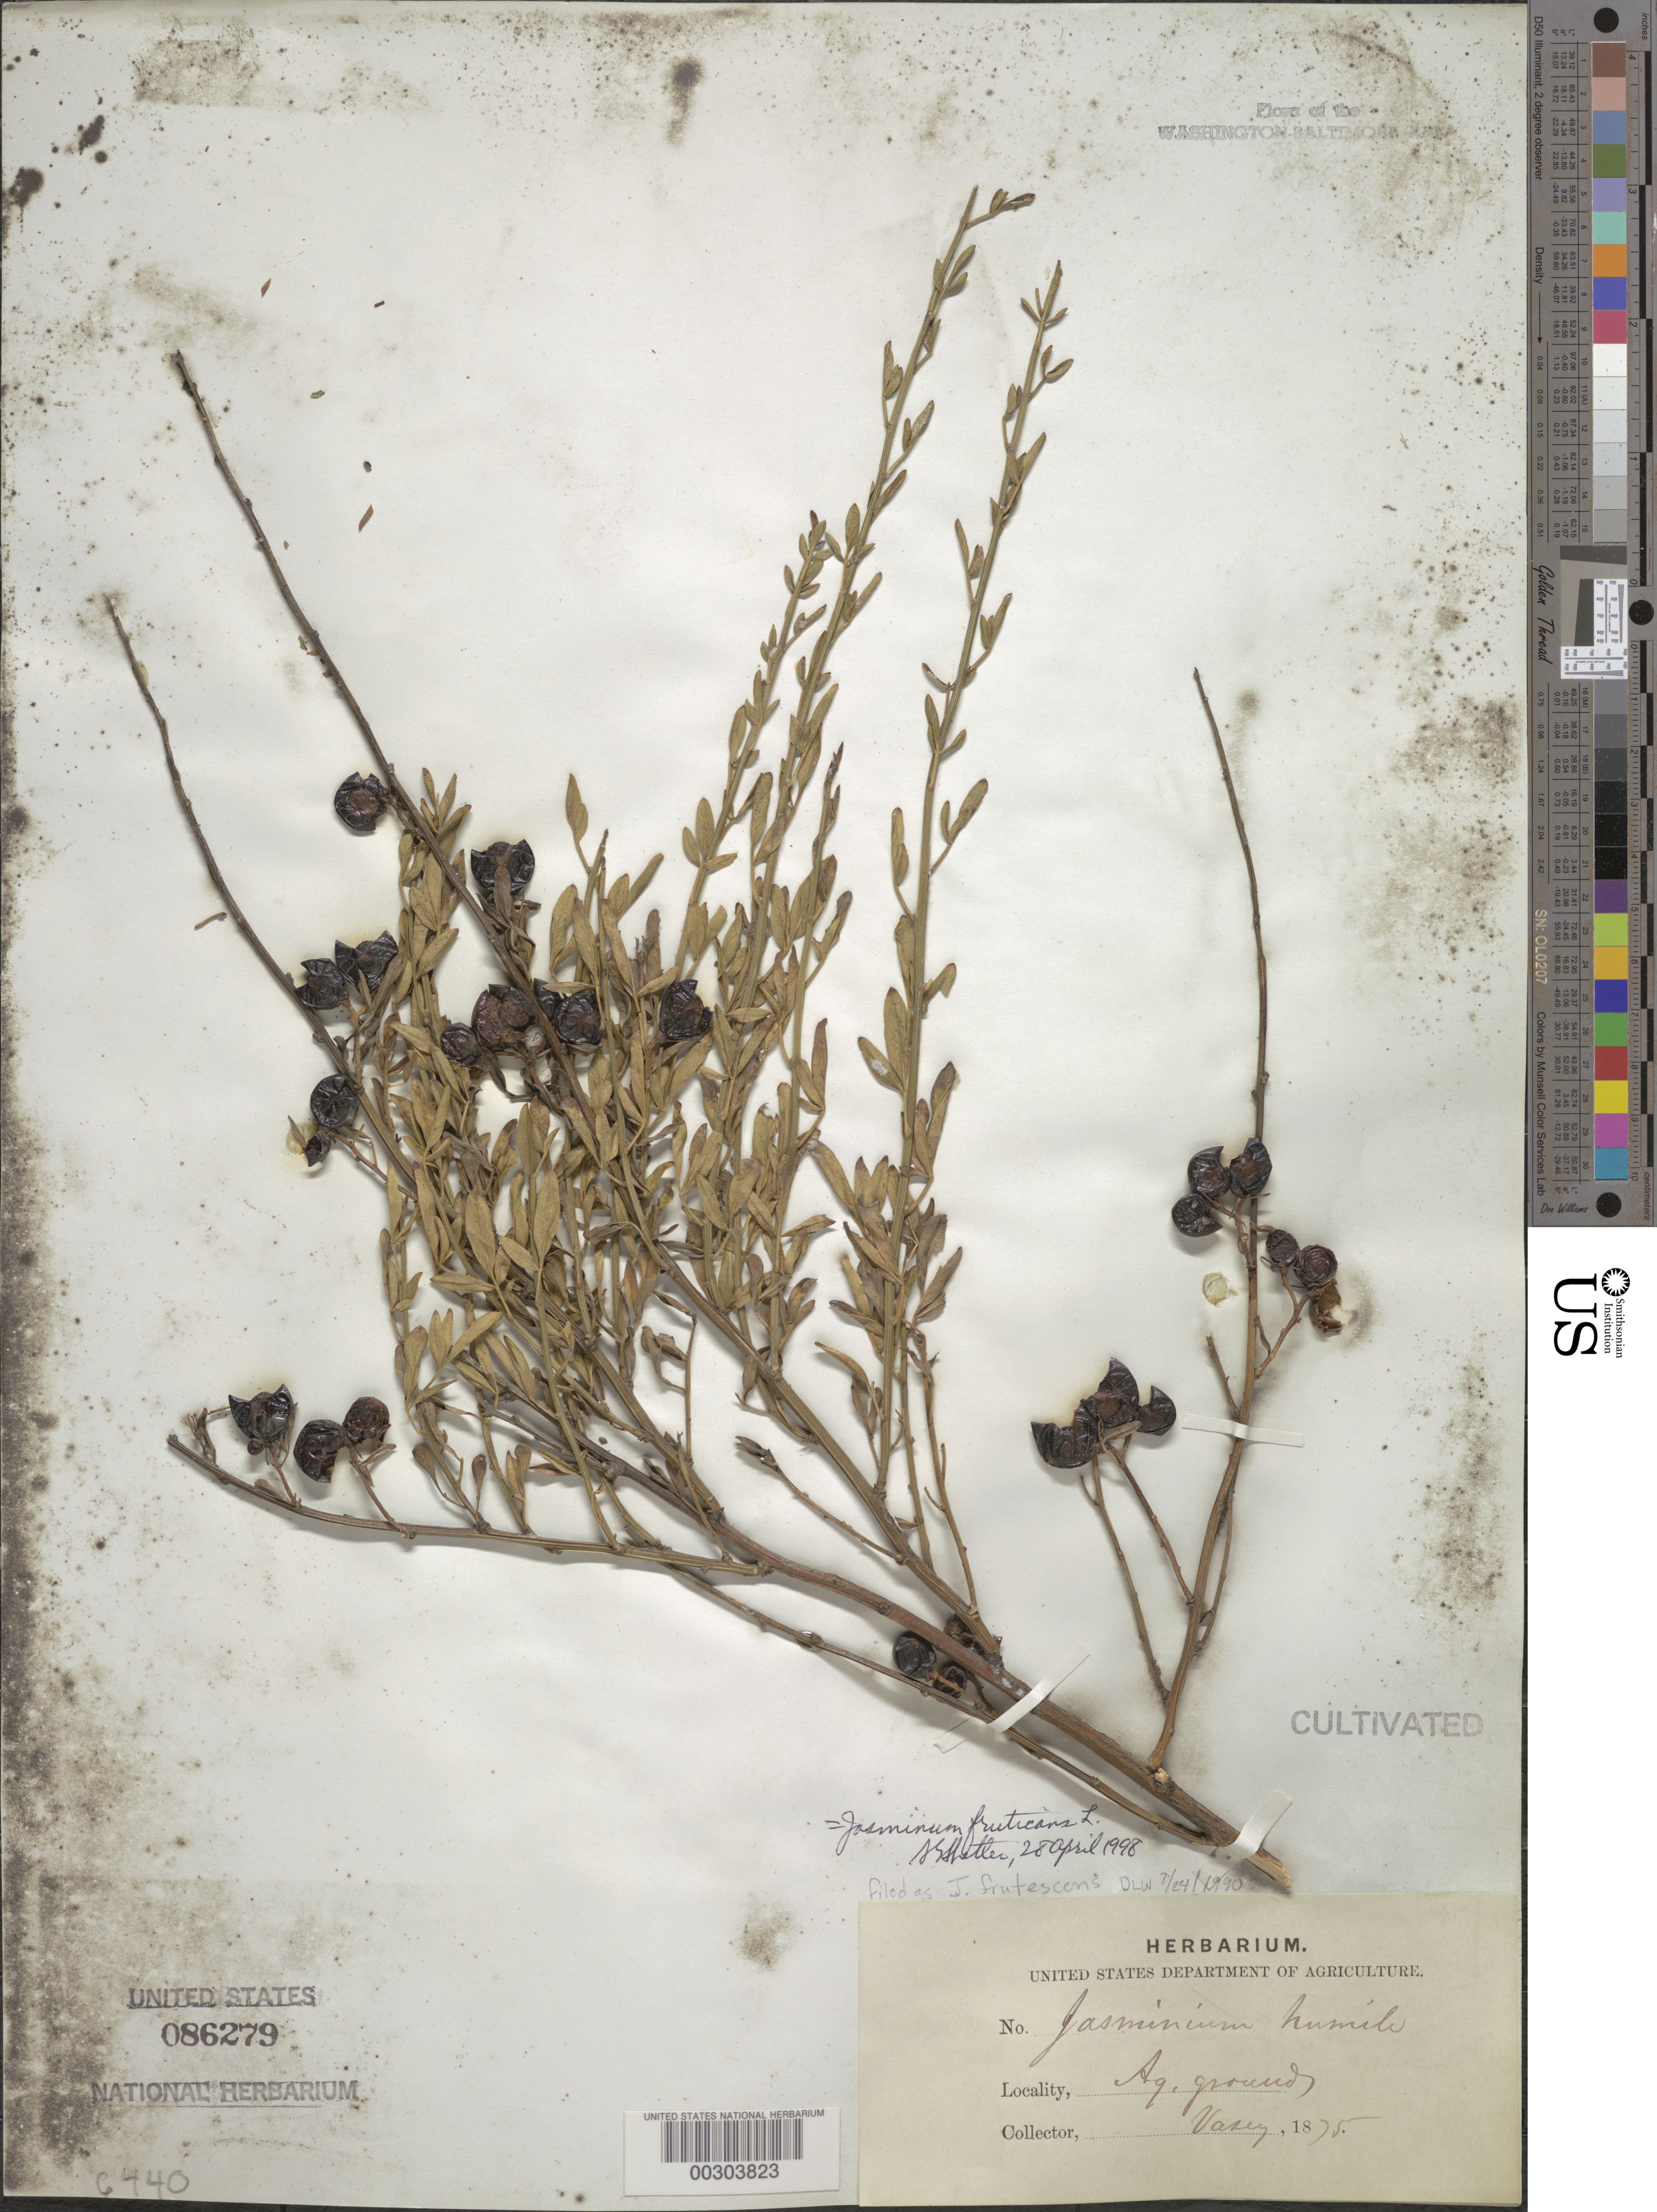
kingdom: Plantae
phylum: Tracheophyta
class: Magnoliopsida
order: Lamiales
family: Oleaceae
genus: Jasminum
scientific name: Jasminum fruticans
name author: L.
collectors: G. R. Vasey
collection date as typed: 1875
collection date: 1875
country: United States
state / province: District of Columbia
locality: Department of Agriculture grounds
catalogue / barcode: US 86279